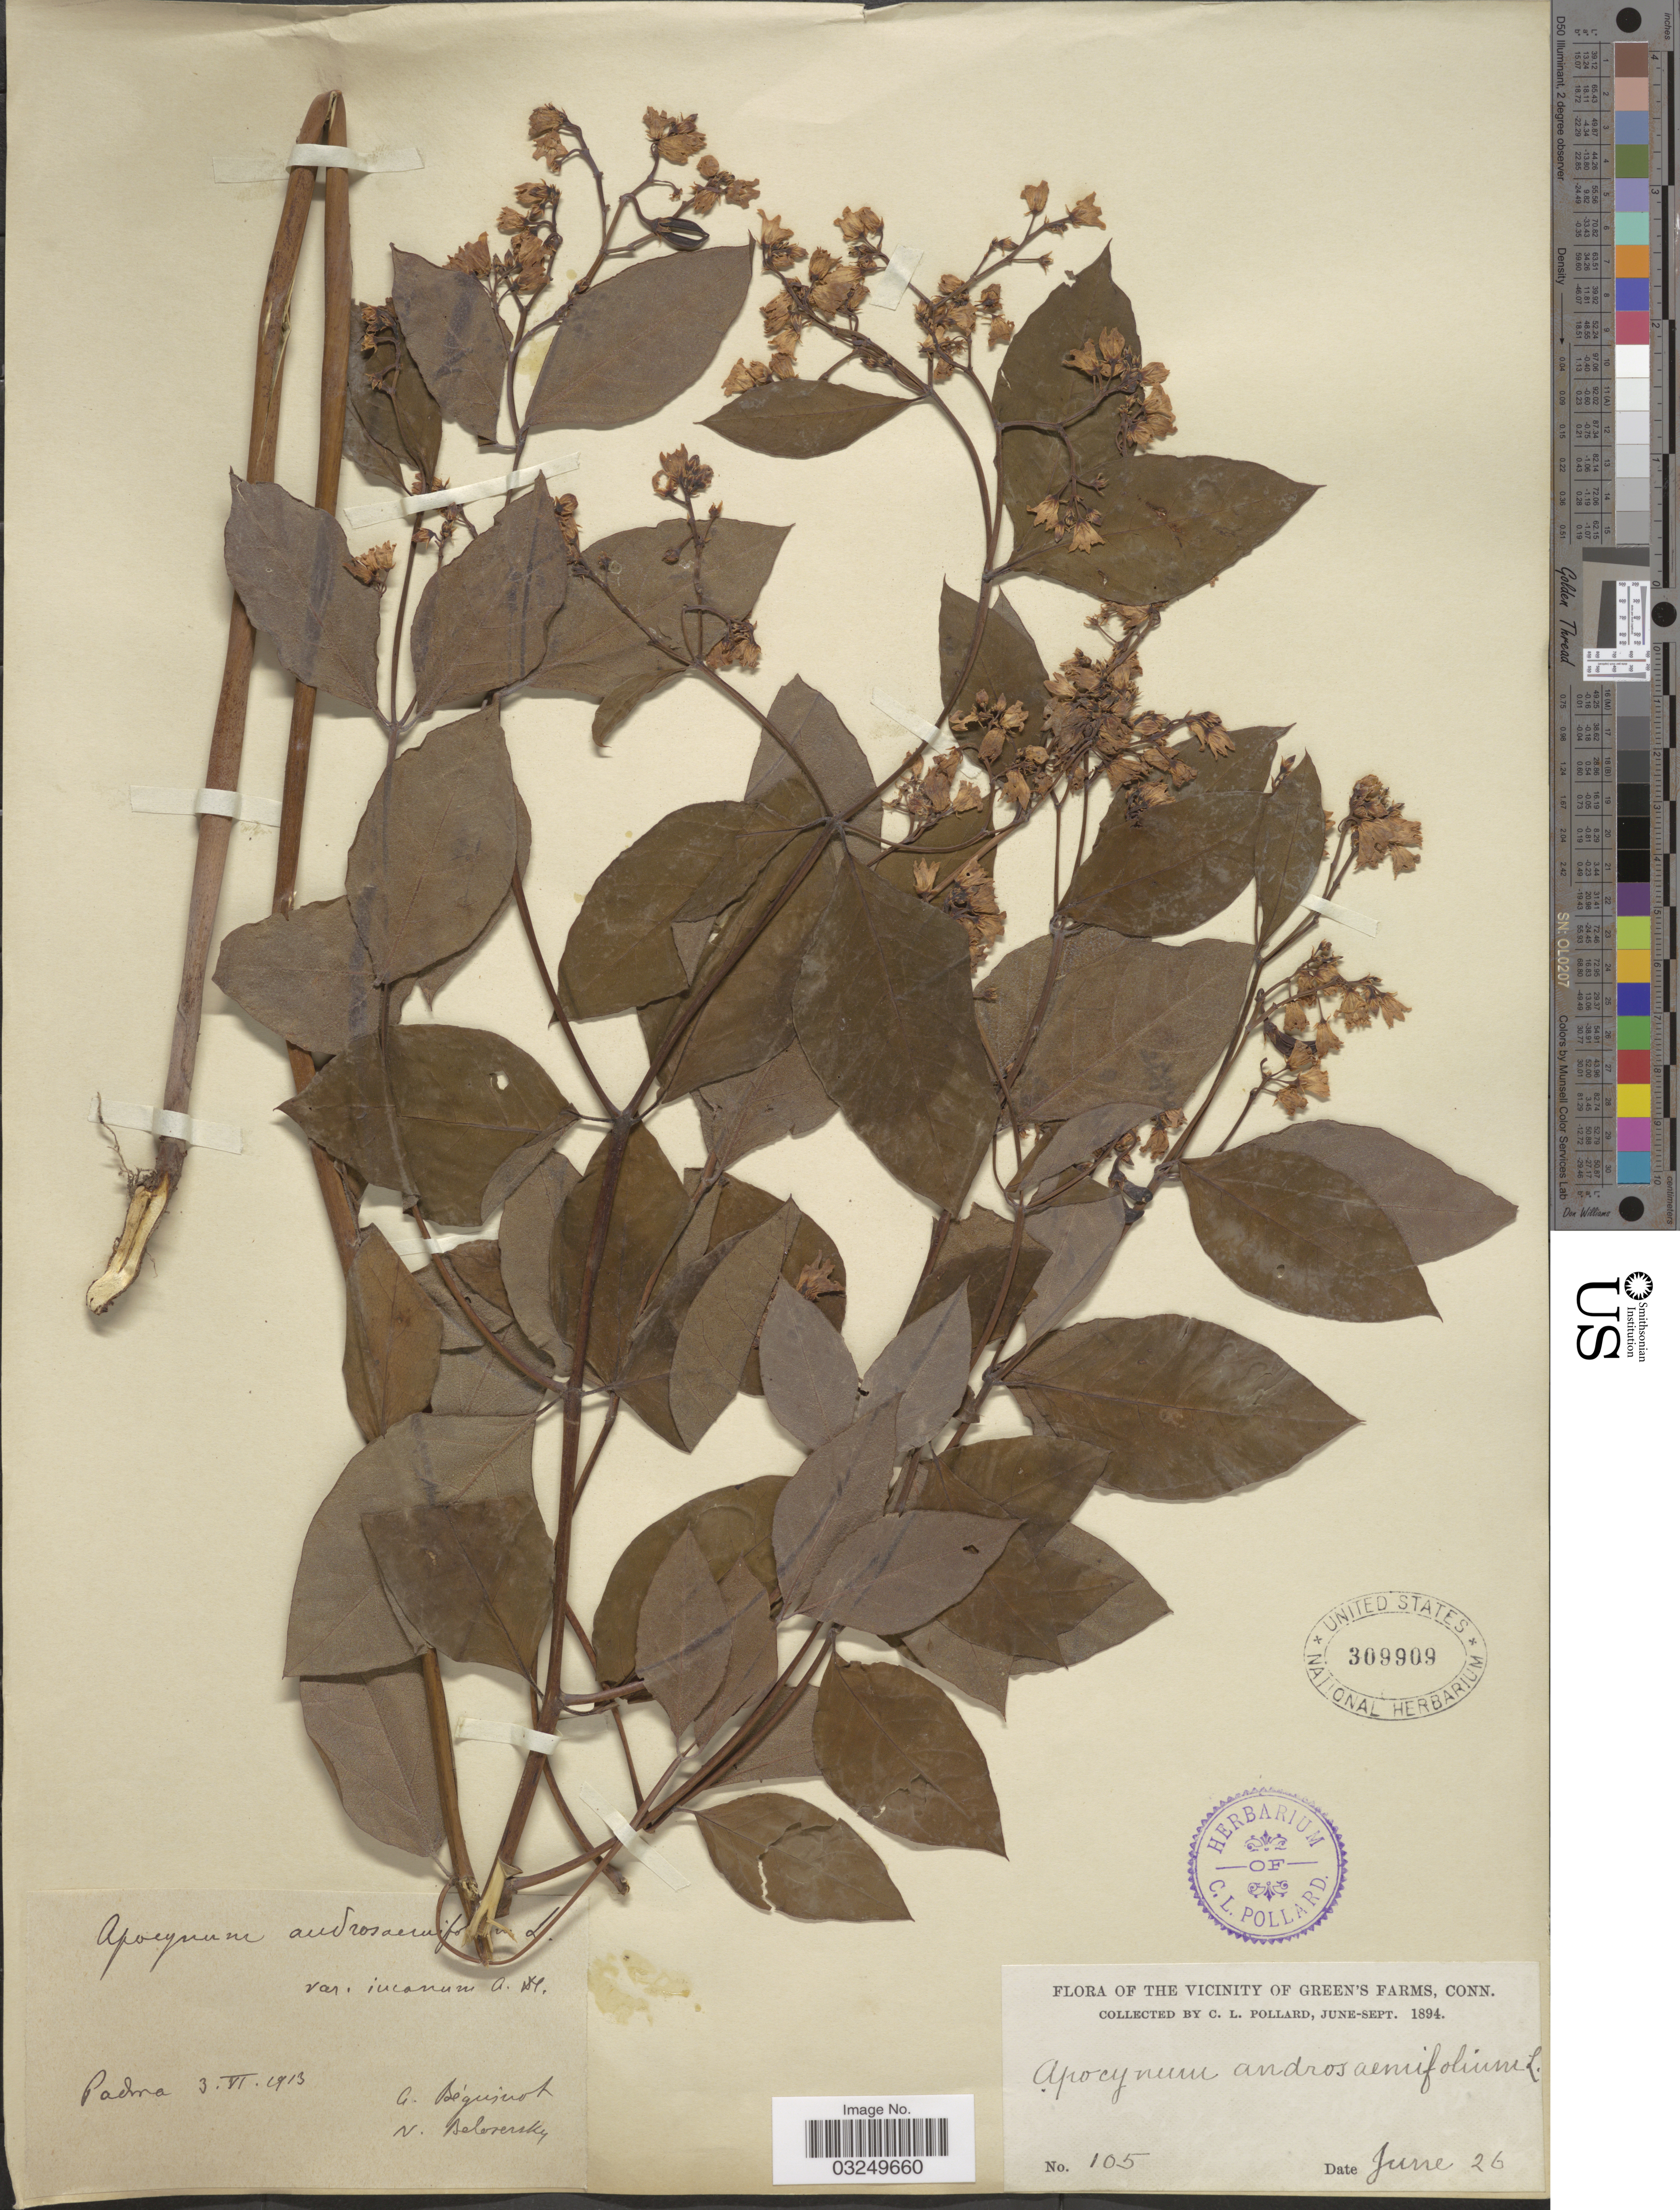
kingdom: Plantae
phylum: Tracheophyta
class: Magnoliopsida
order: Gentianales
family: Apocynaceae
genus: Apocynum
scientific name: Apocynum androsaemifolium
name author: L.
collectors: C. L. Pollard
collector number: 105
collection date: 1894-06-26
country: United States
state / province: Connecticut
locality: In the vicinity of Green's Farms.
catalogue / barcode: US 309909